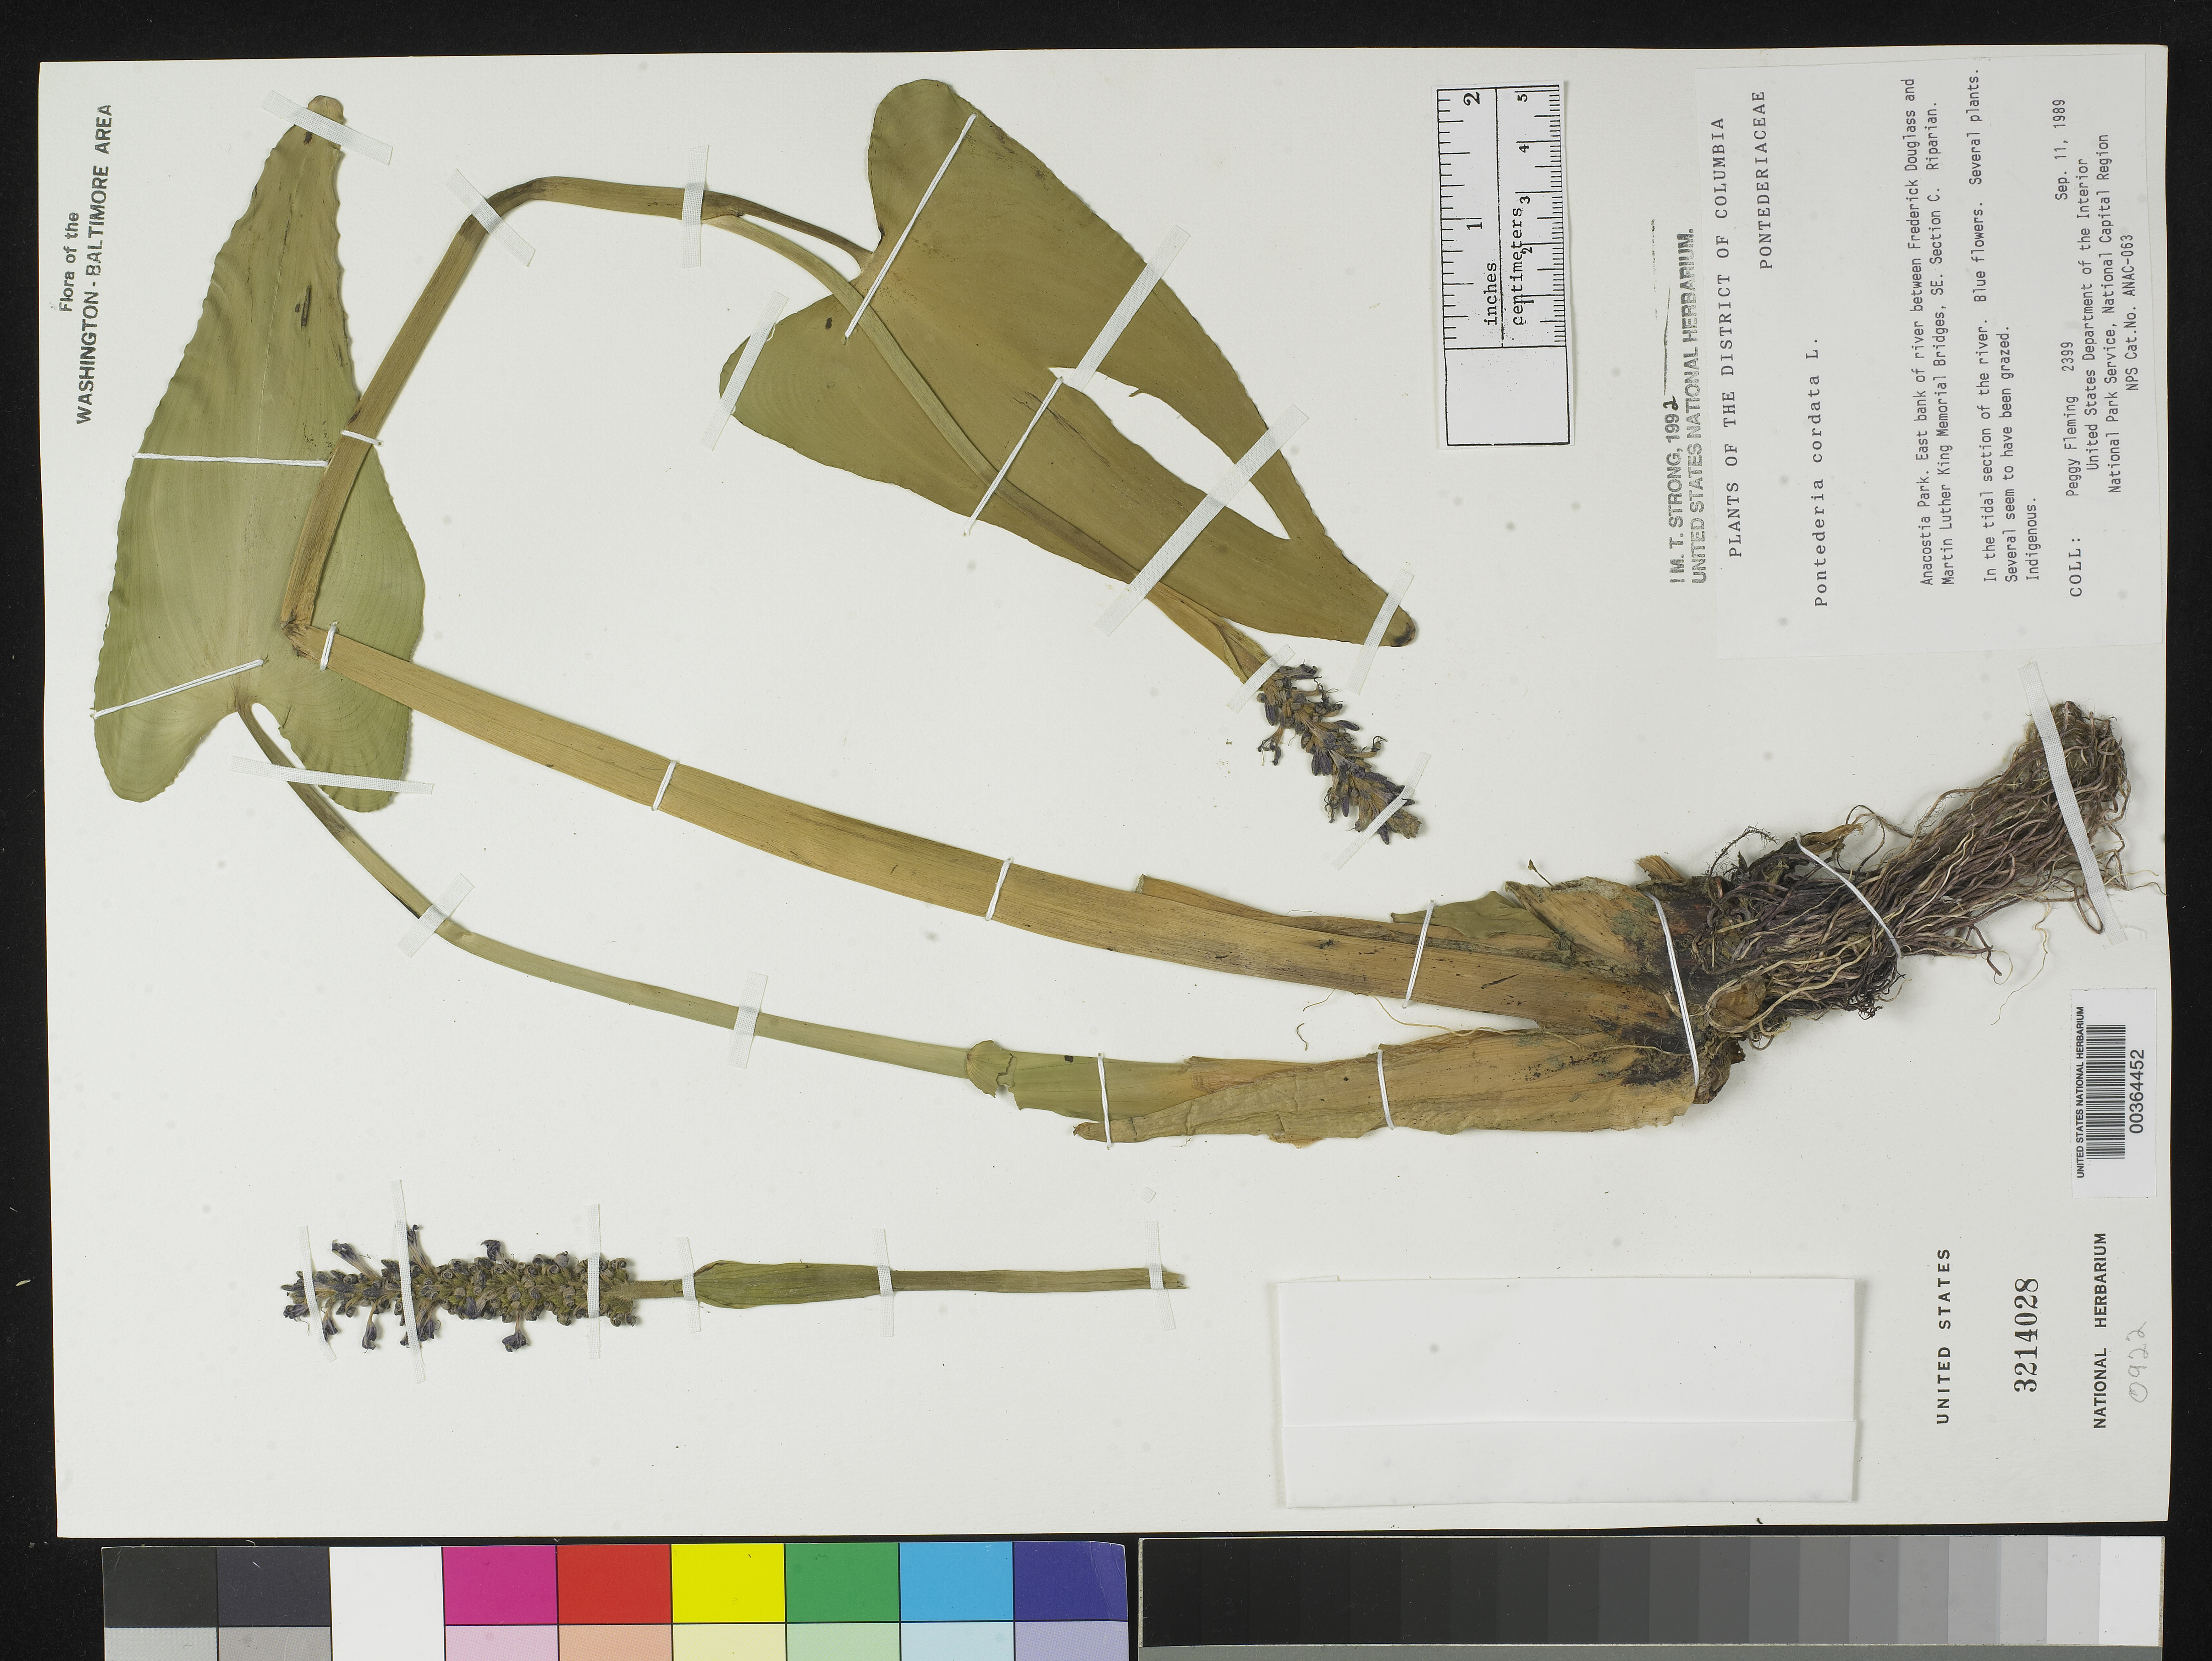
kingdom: Plantae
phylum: Tracheophyta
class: Liliopsida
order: Commelinales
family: Pontederiaceae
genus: Pontederia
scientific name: Pontederia cordata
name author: L.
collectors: P. Fleming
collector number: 2399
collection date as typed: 11 Sep 1989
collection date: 1989-09-11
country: United States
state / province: District of Columbia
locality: Anacostia Park, E bank of River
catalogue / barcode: US 3214028